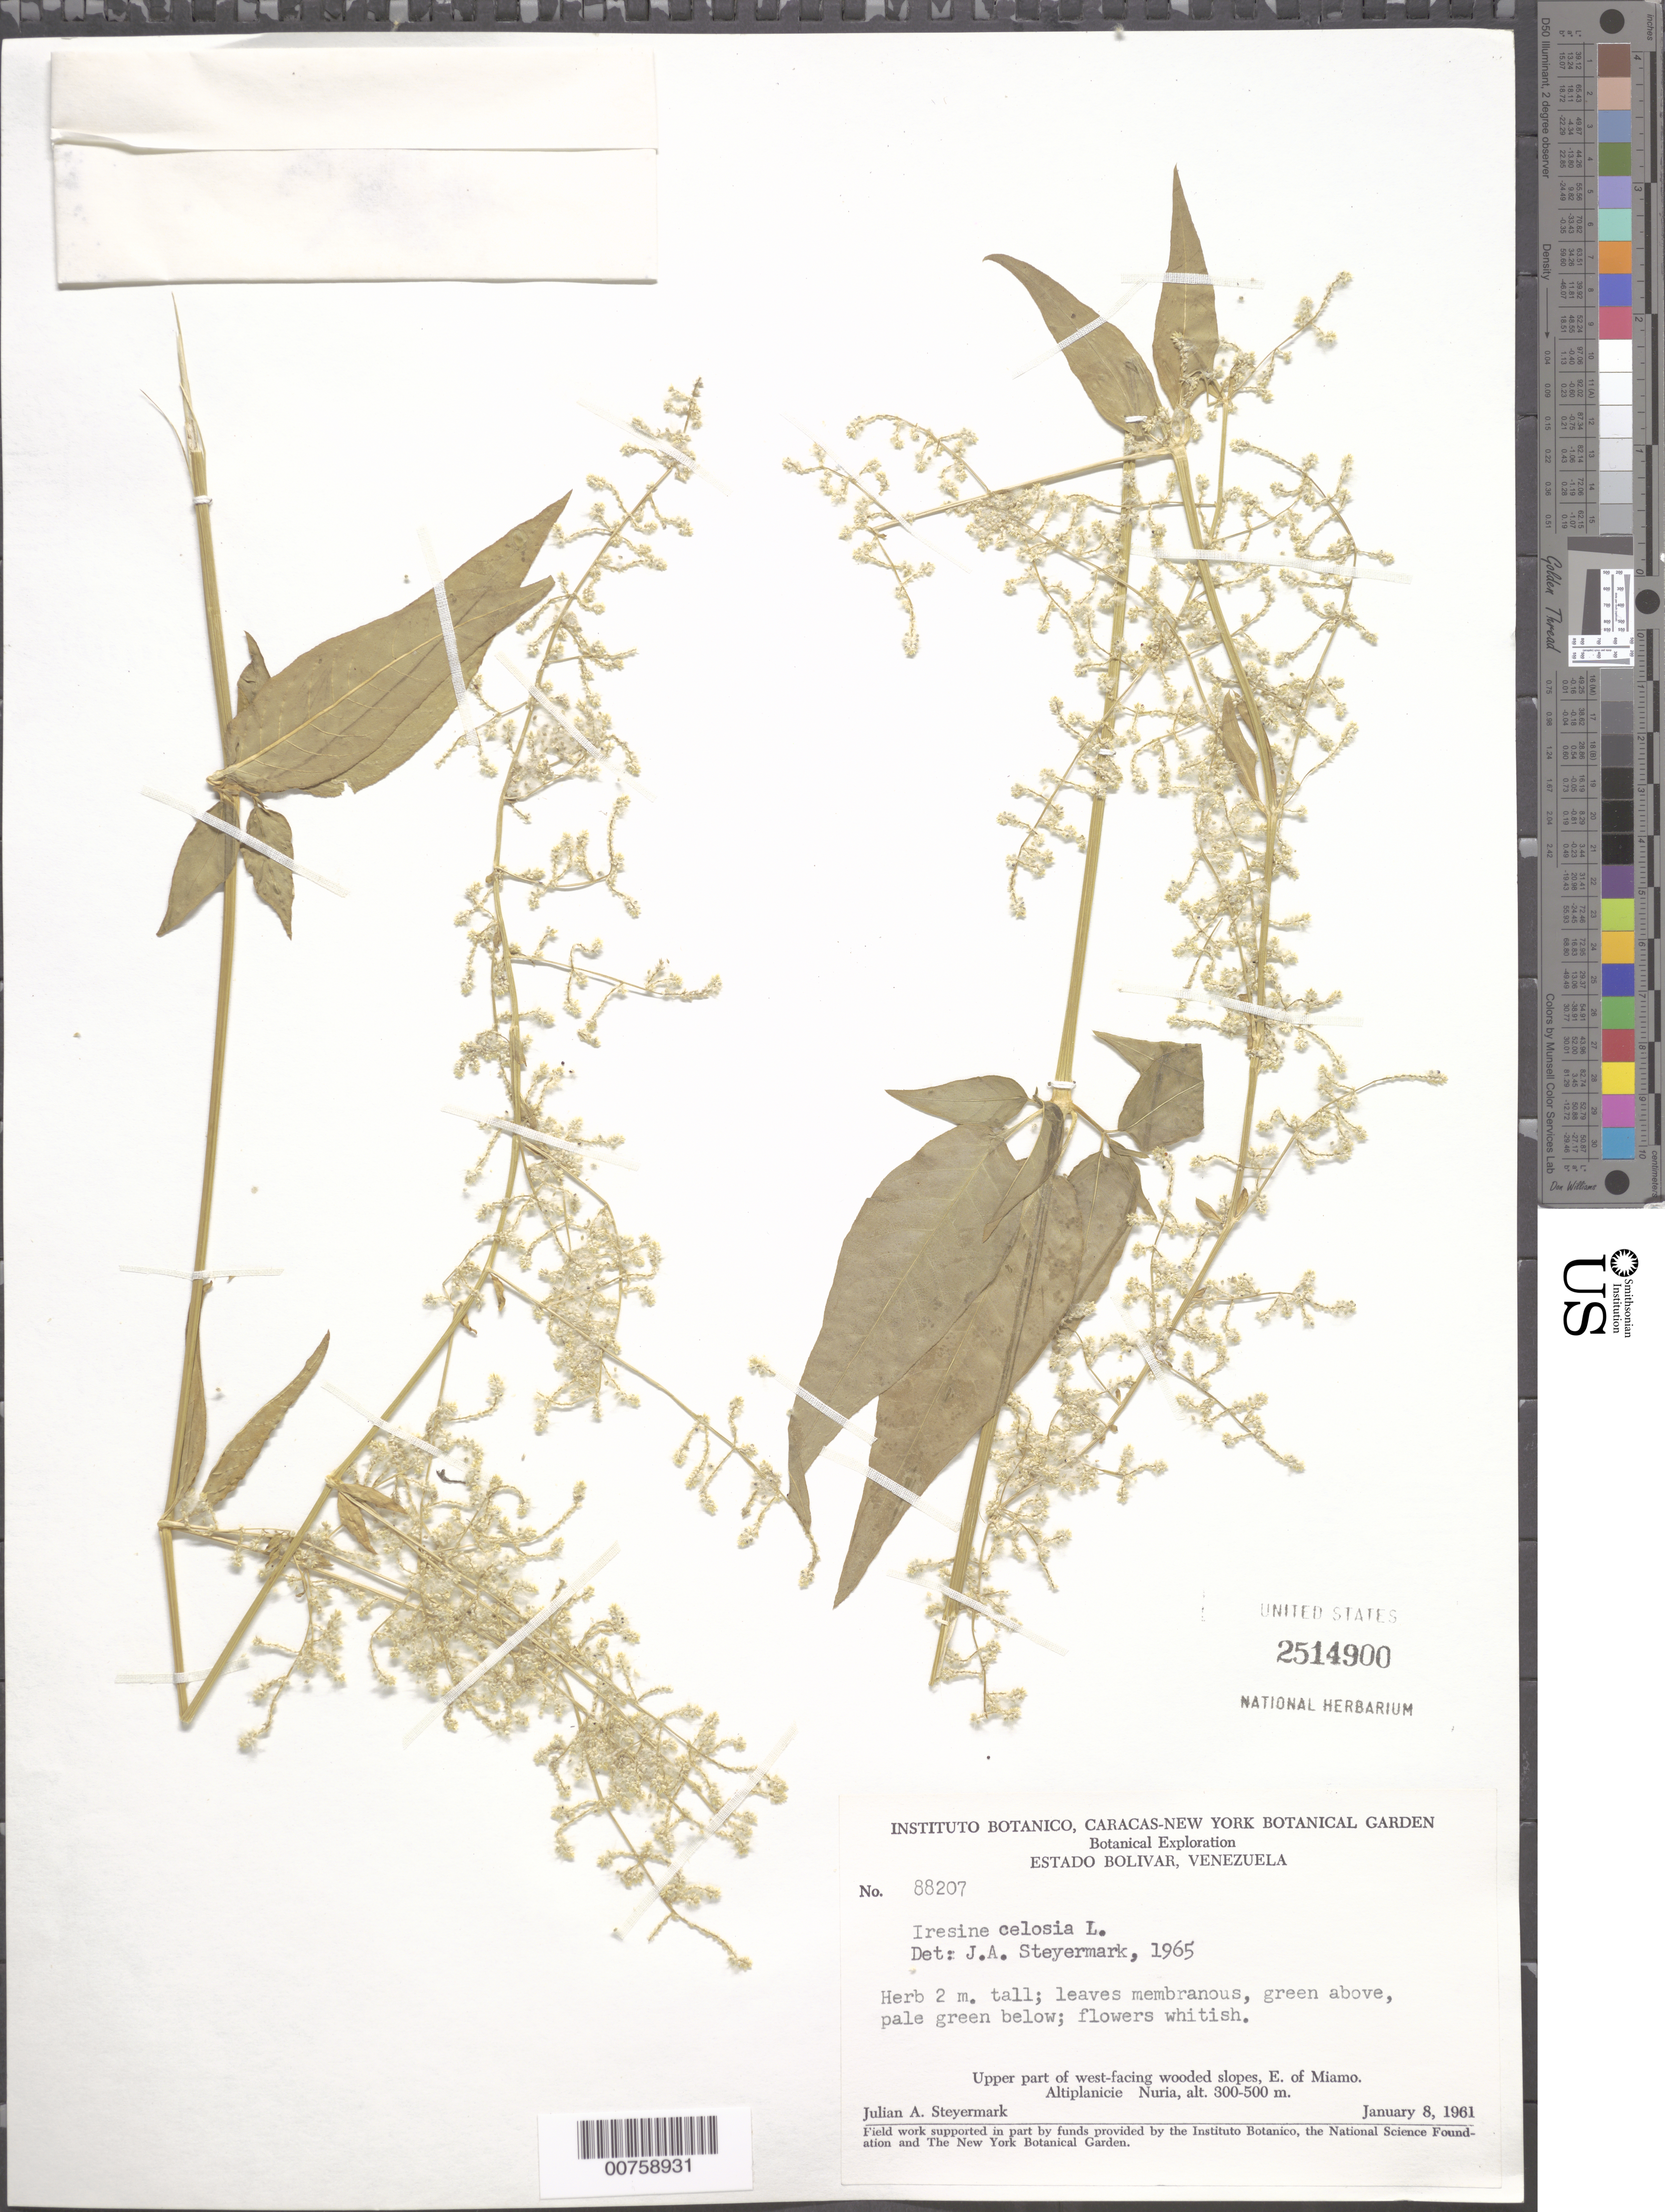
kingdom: Plantae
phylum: Tracheophyta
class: Magnoliopsida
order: Caryophyllales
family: Amaranthaceae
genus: Iresine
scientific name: Iresine diffusa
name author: Humb. & Bonpl. ex Willd.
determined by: Steyermark, Julian A., (VEN)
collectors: J. Steyermark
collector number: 88207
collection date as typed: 8-Jan-61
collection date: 1961-01-08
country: Venezuela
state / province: Bolívar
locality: Altiplanicie de Nuria, E of Miamo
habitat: Upper part of W-facing wooded slopes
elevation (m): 300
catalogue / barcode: US 2514900